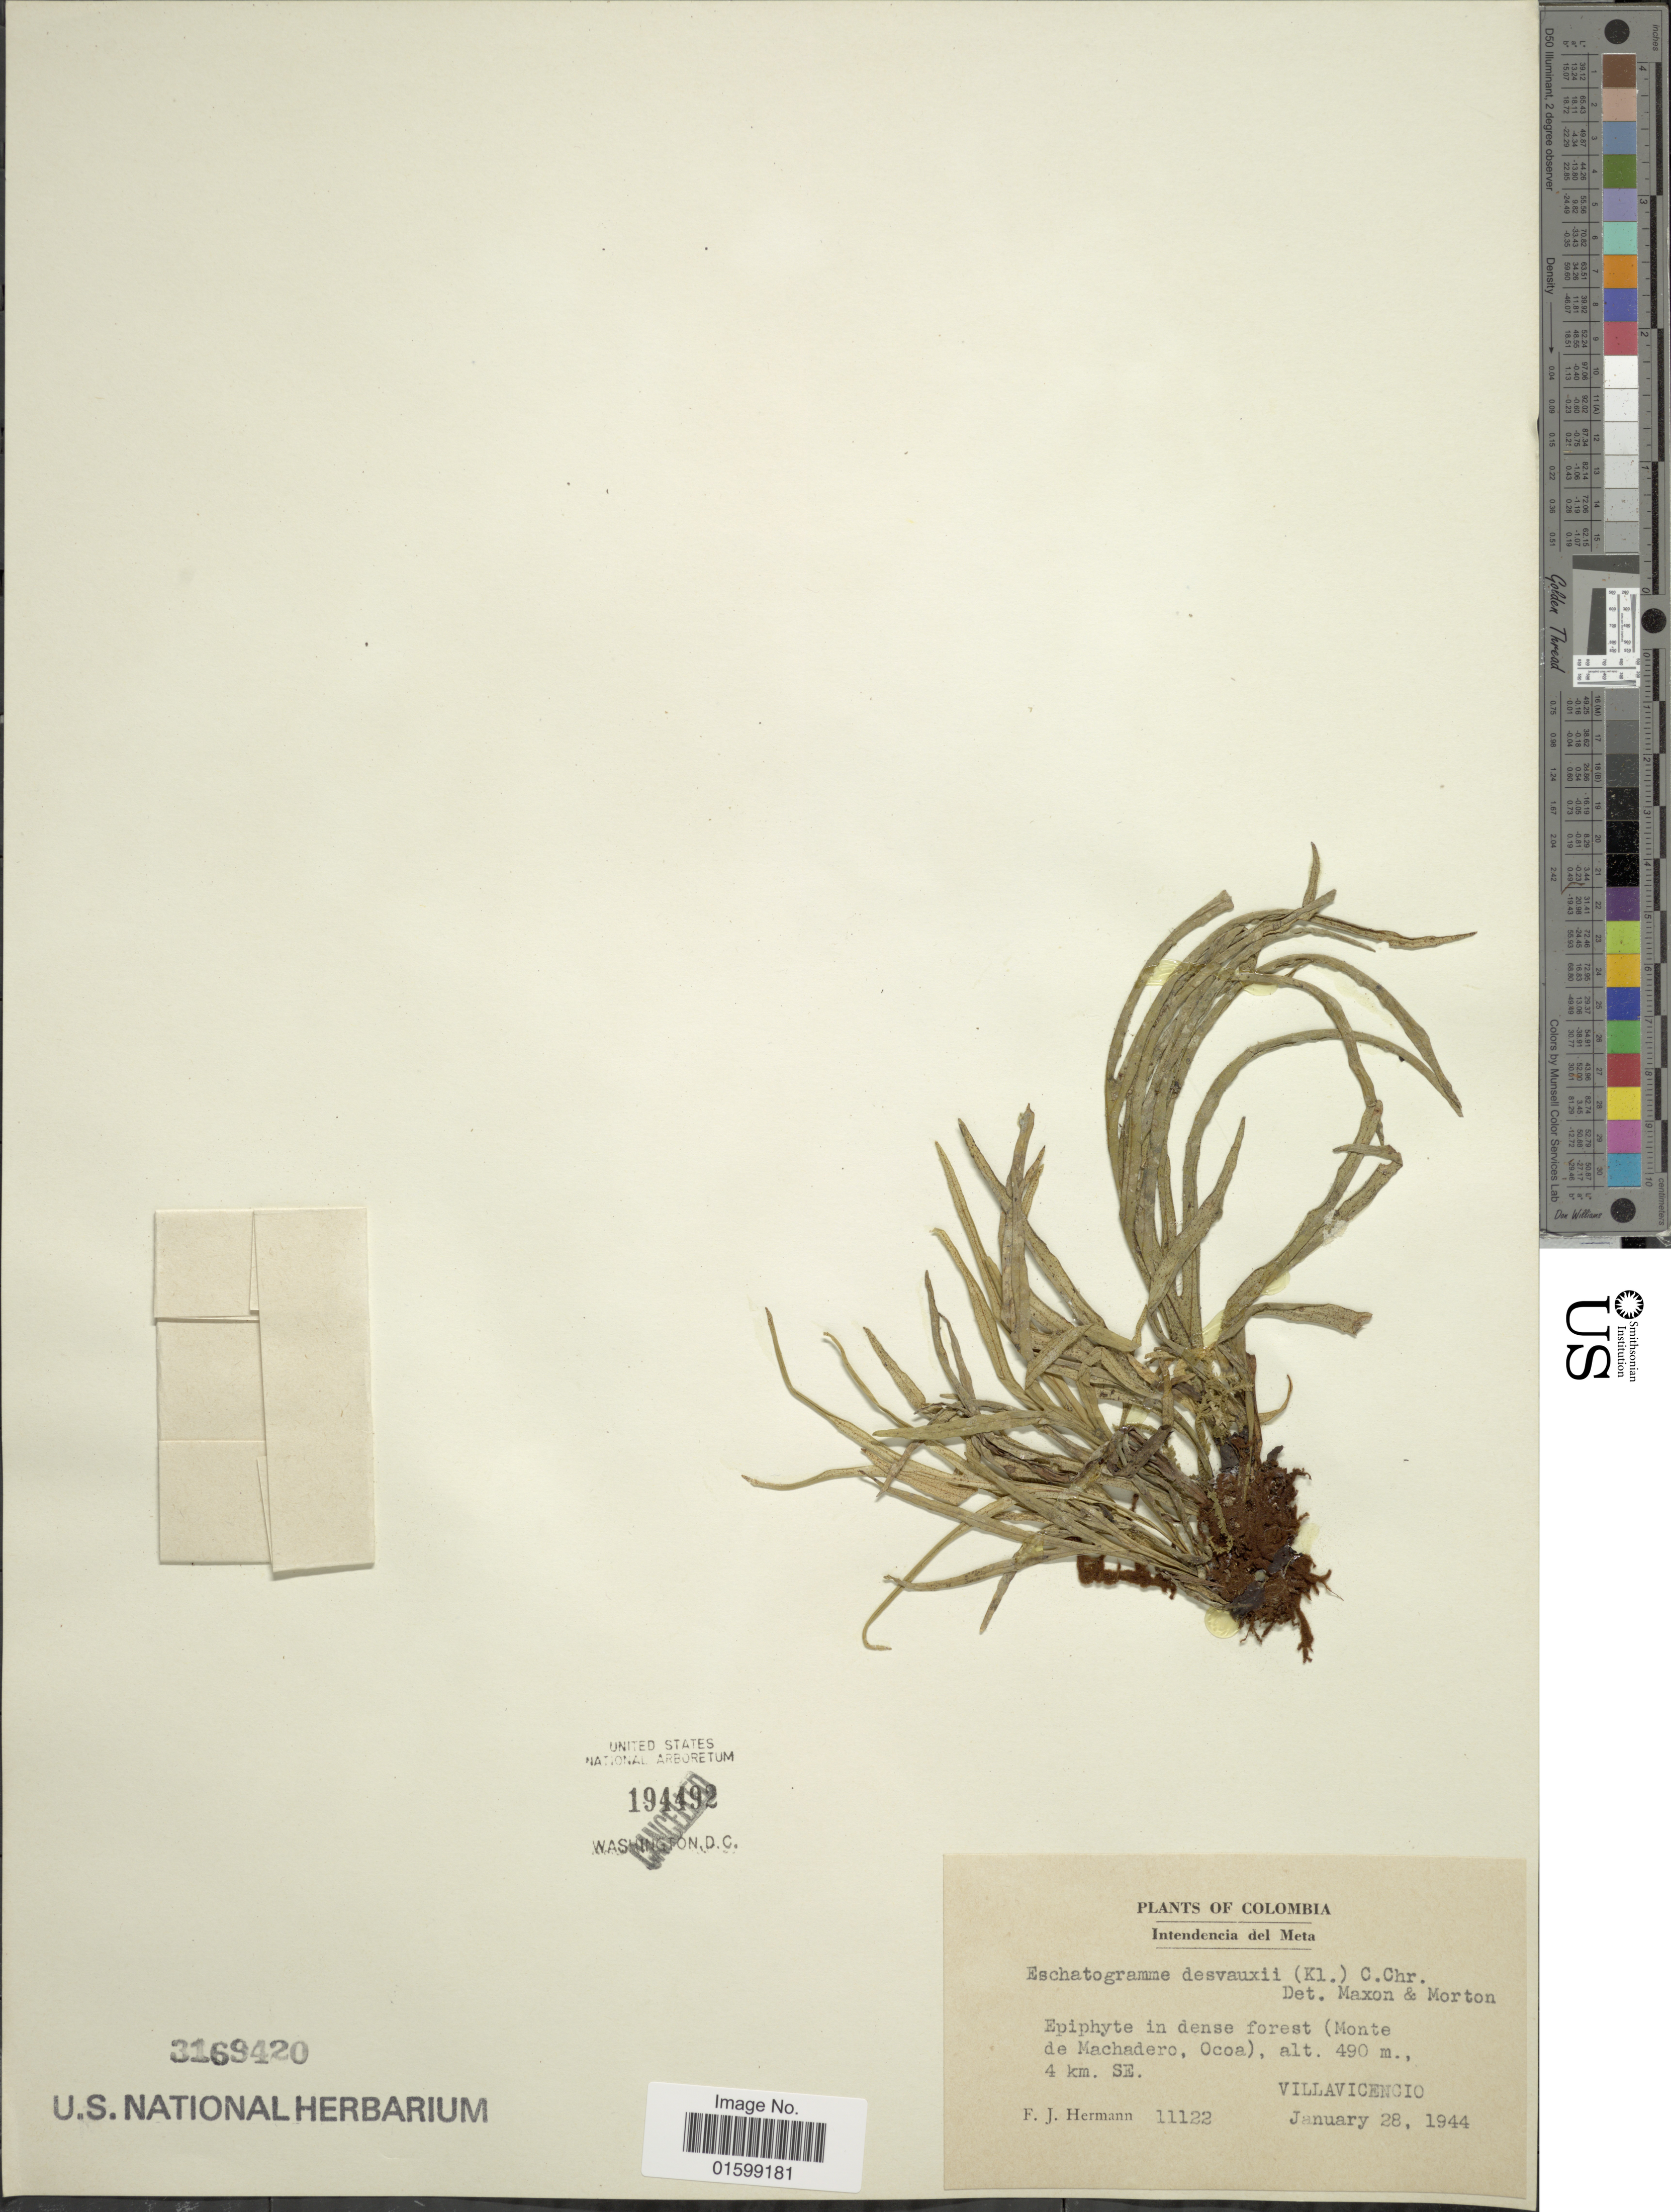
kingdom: Plantae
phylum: Tracheophyta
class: Polypodiopsida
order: Polypodiales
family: Polypodiaceae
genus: Pleopeltis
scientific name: Pleopeltis desvauxii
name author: (Klotzsch) Salino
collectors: F. J. Hermann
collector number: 11122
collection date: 1944-01-28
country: Colombia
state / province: Meta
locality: Epiphyte in dense forest (Monte de Machadero, Ocoa), 4 km. SE. Villavicencio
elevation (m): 490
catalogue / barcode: US 3169420